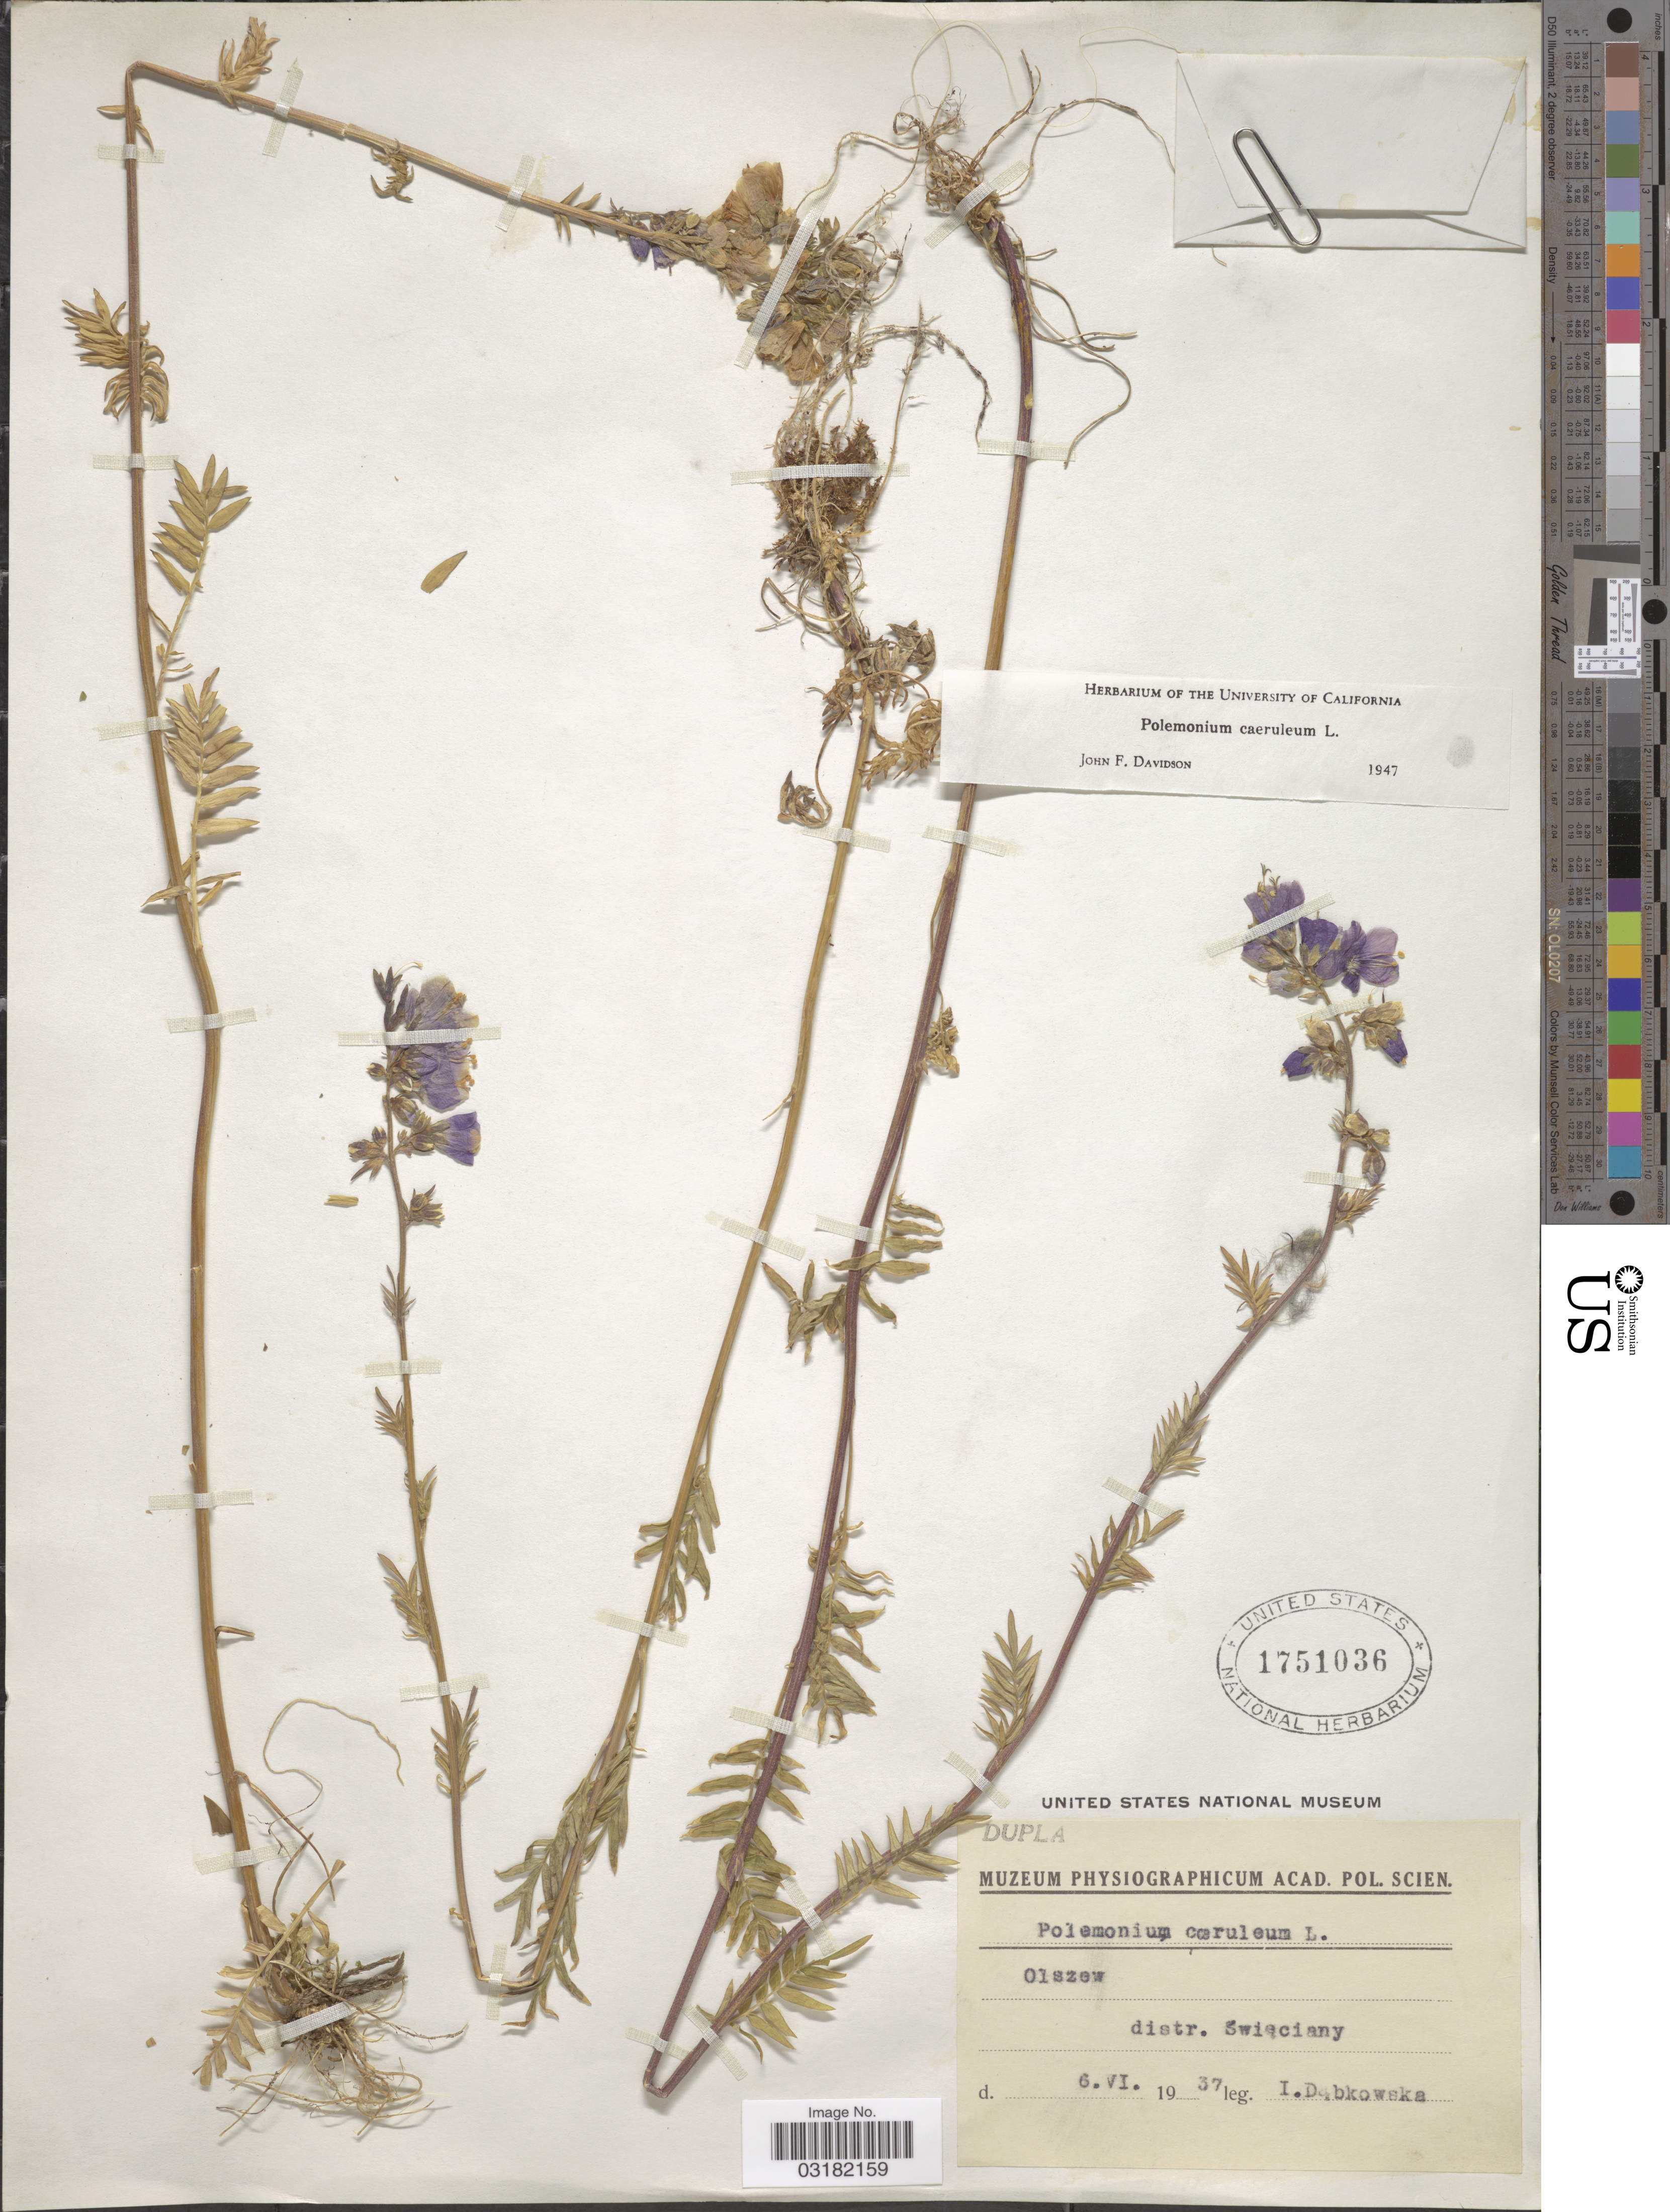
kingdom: Plantae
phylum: Tracheophyta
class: Magnoliopsida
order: Ericales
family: Polemoniaceae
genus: Polemonium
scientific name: Polemonium coeruleum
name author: L.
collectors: I. Dabkowska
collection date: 1937-06-06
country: Lithuania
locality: Olszew distr. Swieciany.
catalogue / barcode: US 1751036